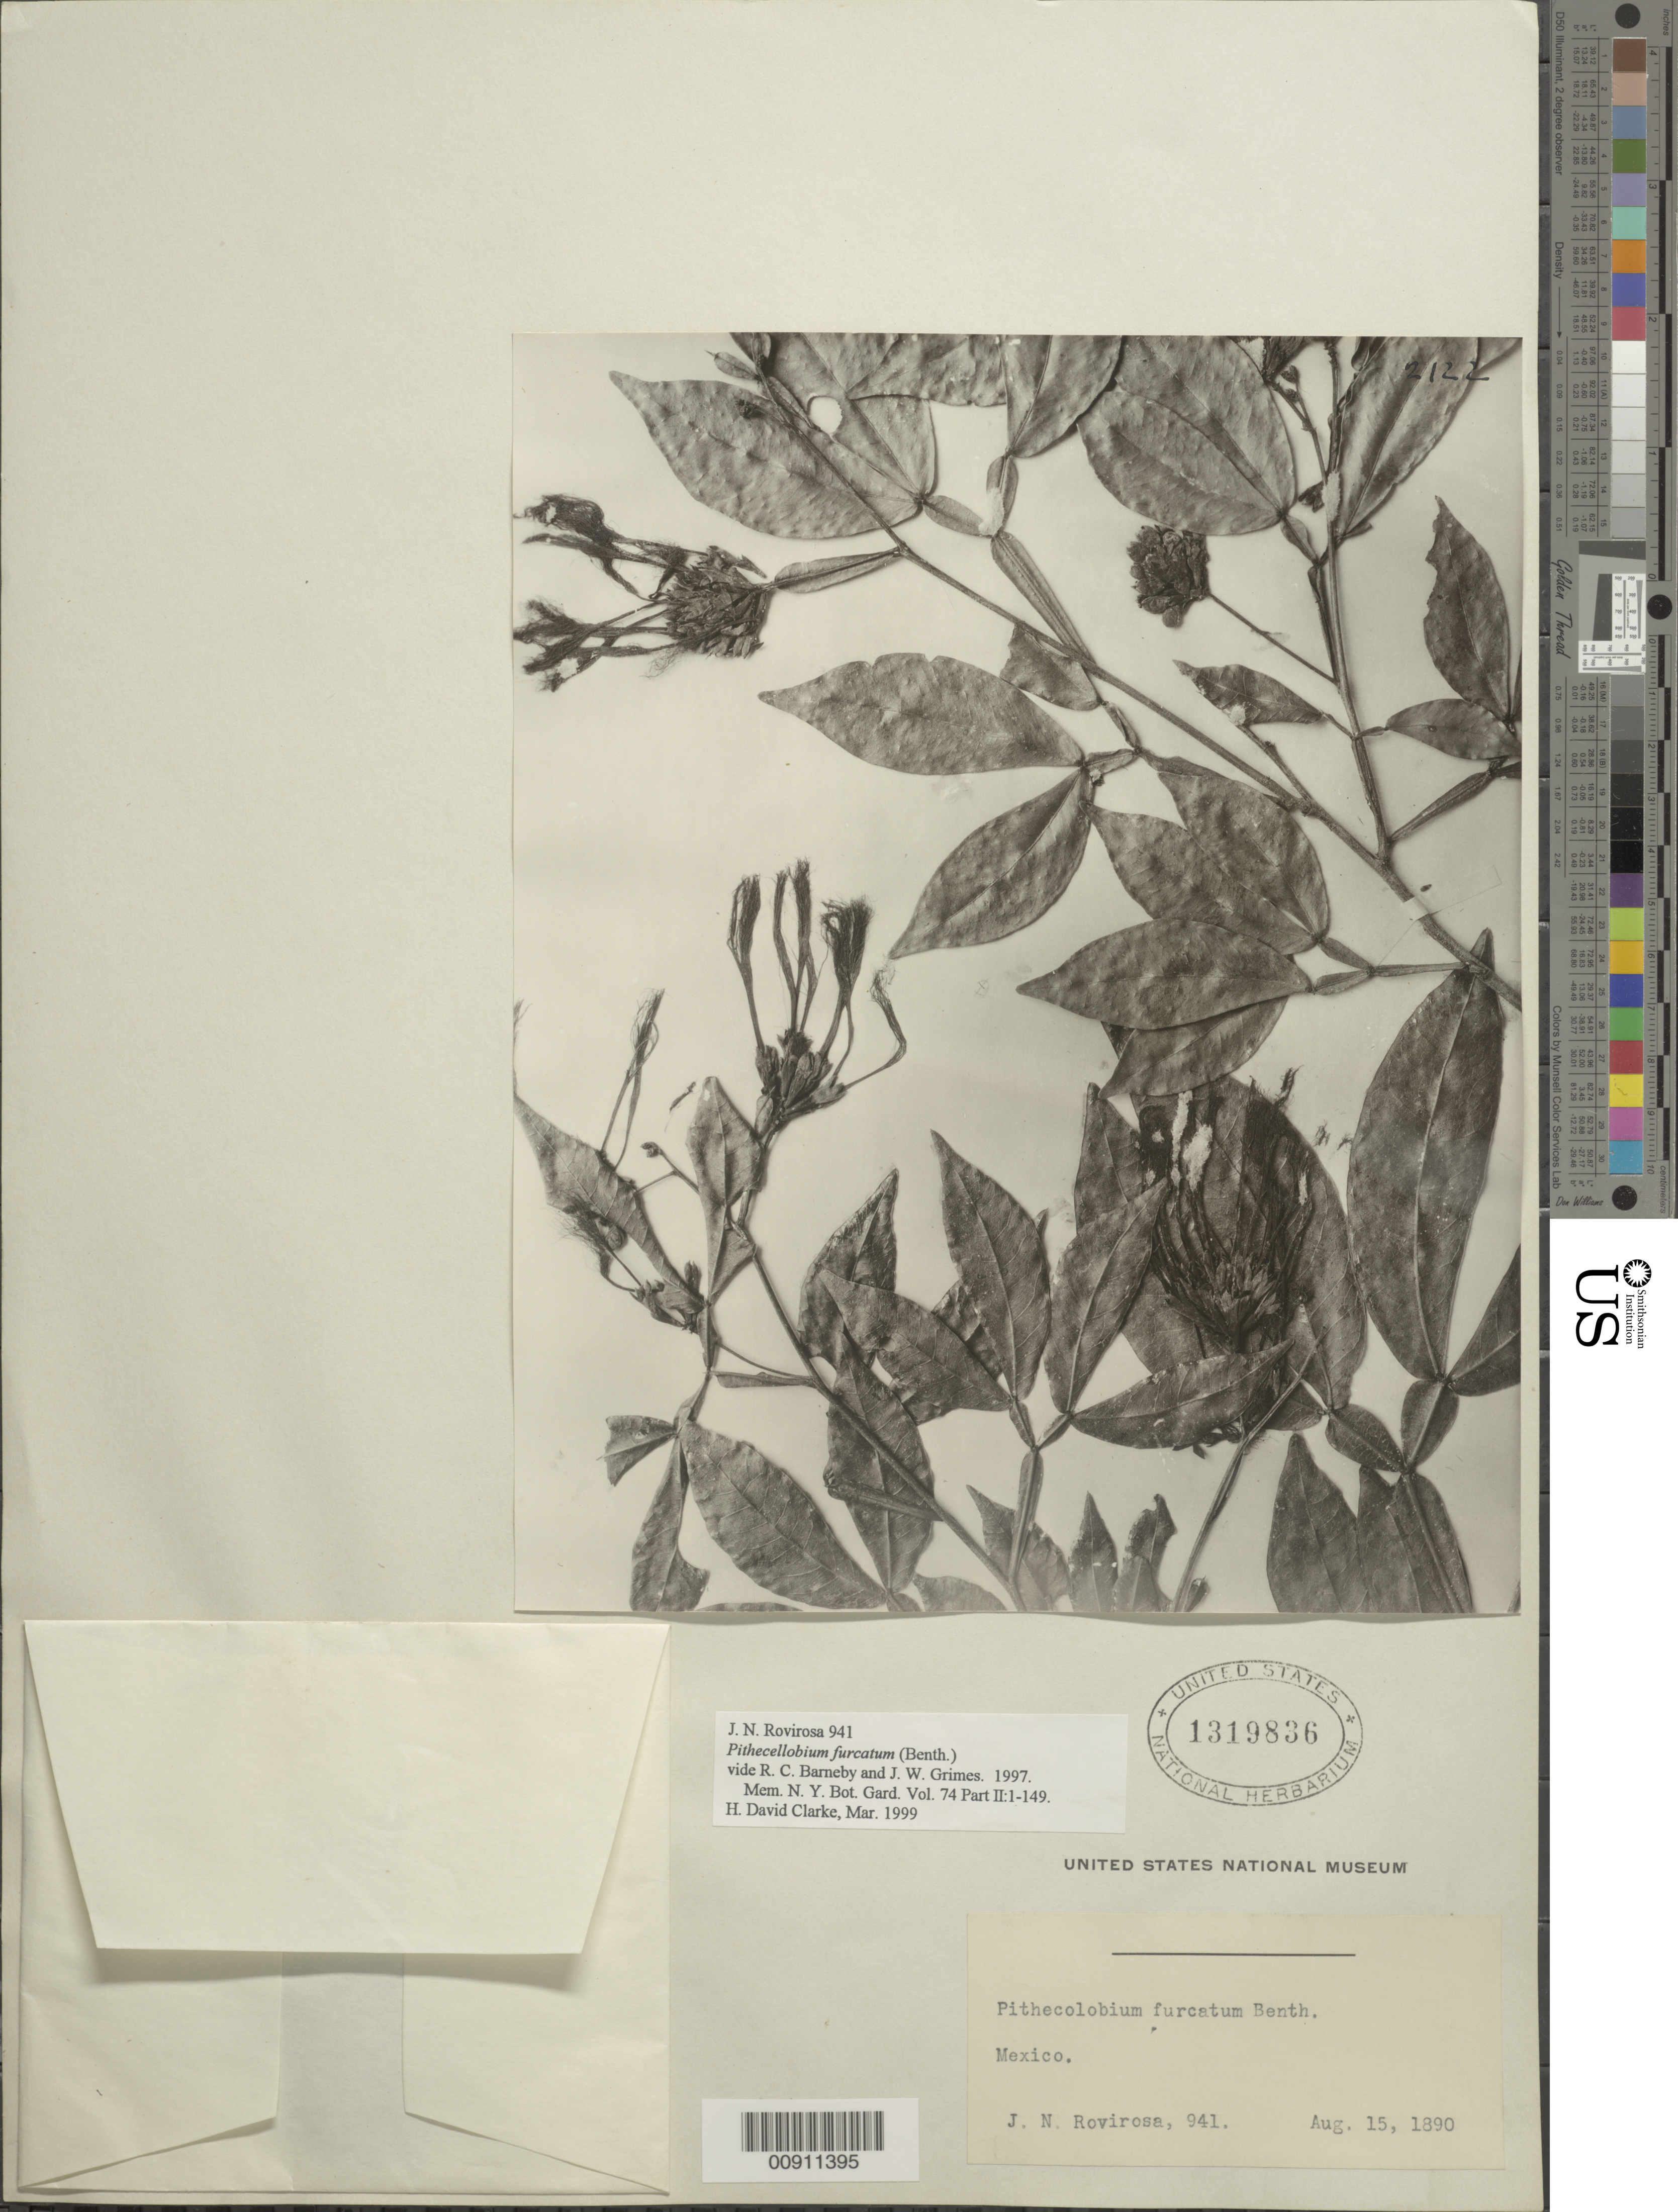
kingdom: Plantae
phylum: Tracheophyta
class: Magnoliopsida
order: Fabales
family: Fabaceae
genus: Pithecellobium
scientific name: Pithecellobium furcatum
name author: Benth.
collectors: J. N. Rovirosa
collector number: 941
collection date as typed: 15 Aug 1890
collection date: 1890-08-15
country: Mexico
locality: Mexico.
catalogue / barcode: US 1319836